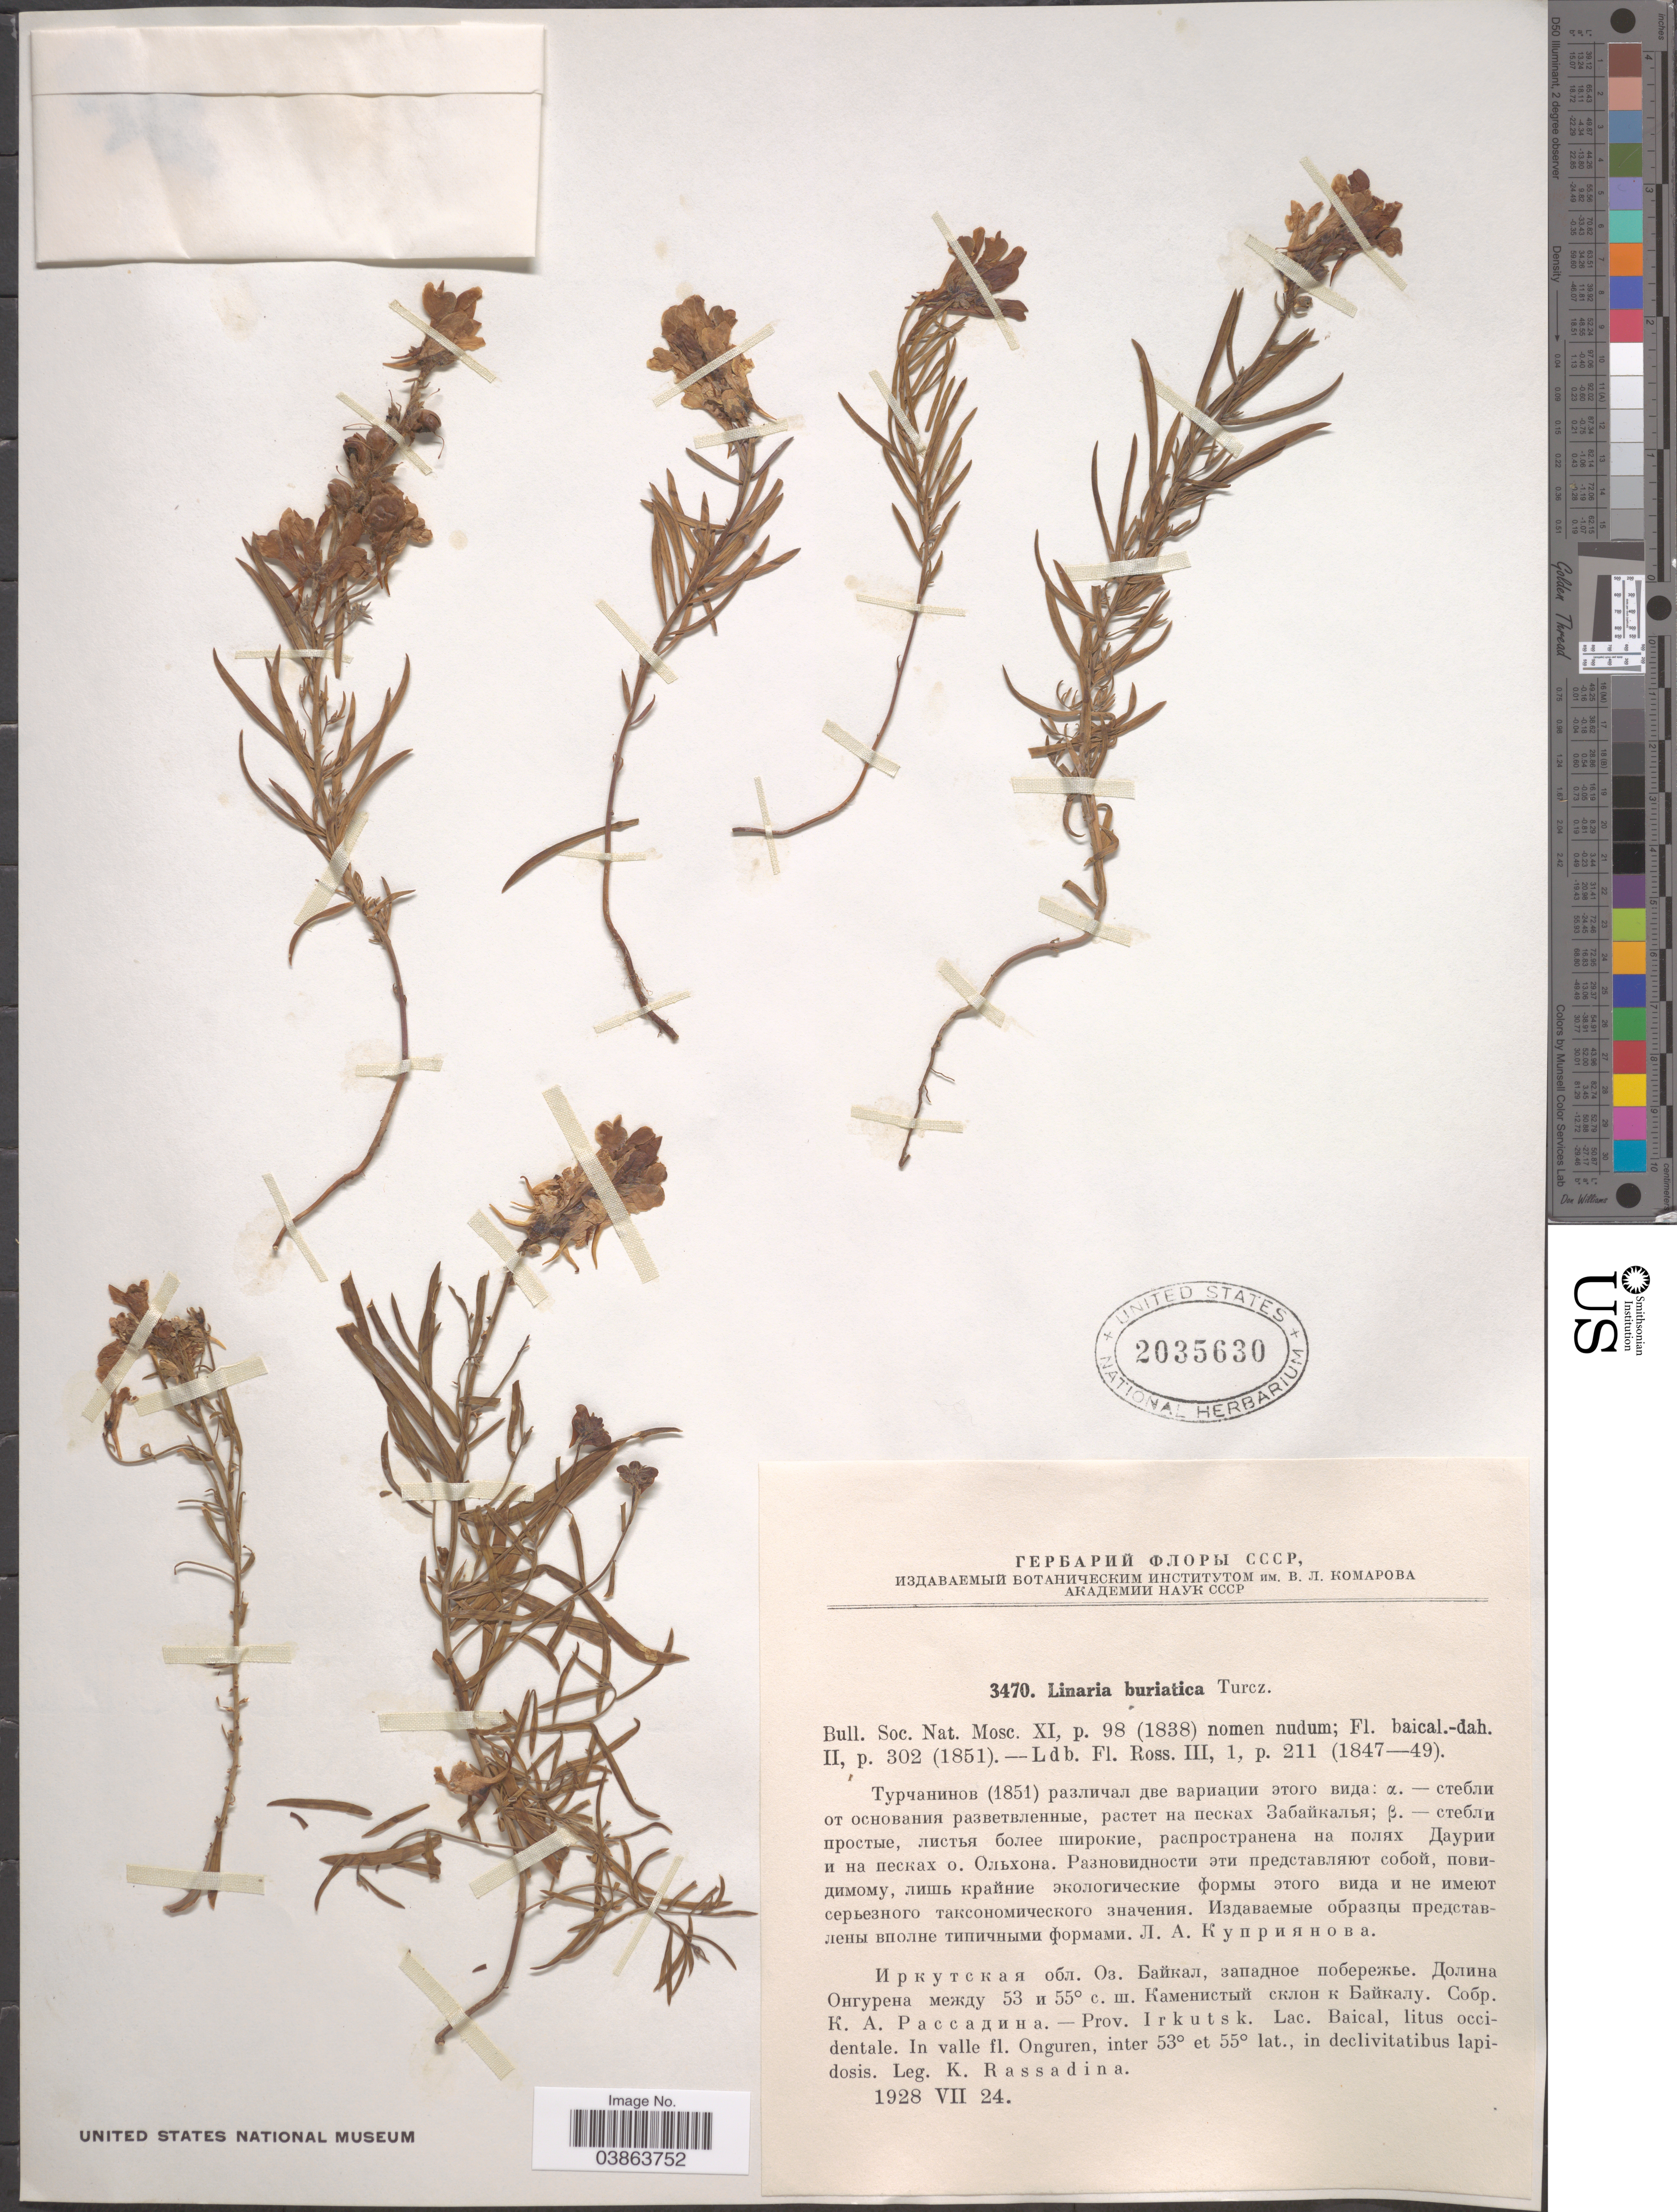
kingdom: Plantae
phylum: Tracheophyta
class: Magnoliopsida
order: Lamiales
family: Plantaginaceae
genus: Linaria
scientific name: Linaria buriatica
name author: Turcz.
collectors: K. Rassadina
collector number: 3470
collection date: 1928-07-24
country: Russian Federation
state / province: Irkutsk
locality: Lac. Baical, litus occidentale. In valle fl. Onguren.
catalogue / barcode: US 2035630